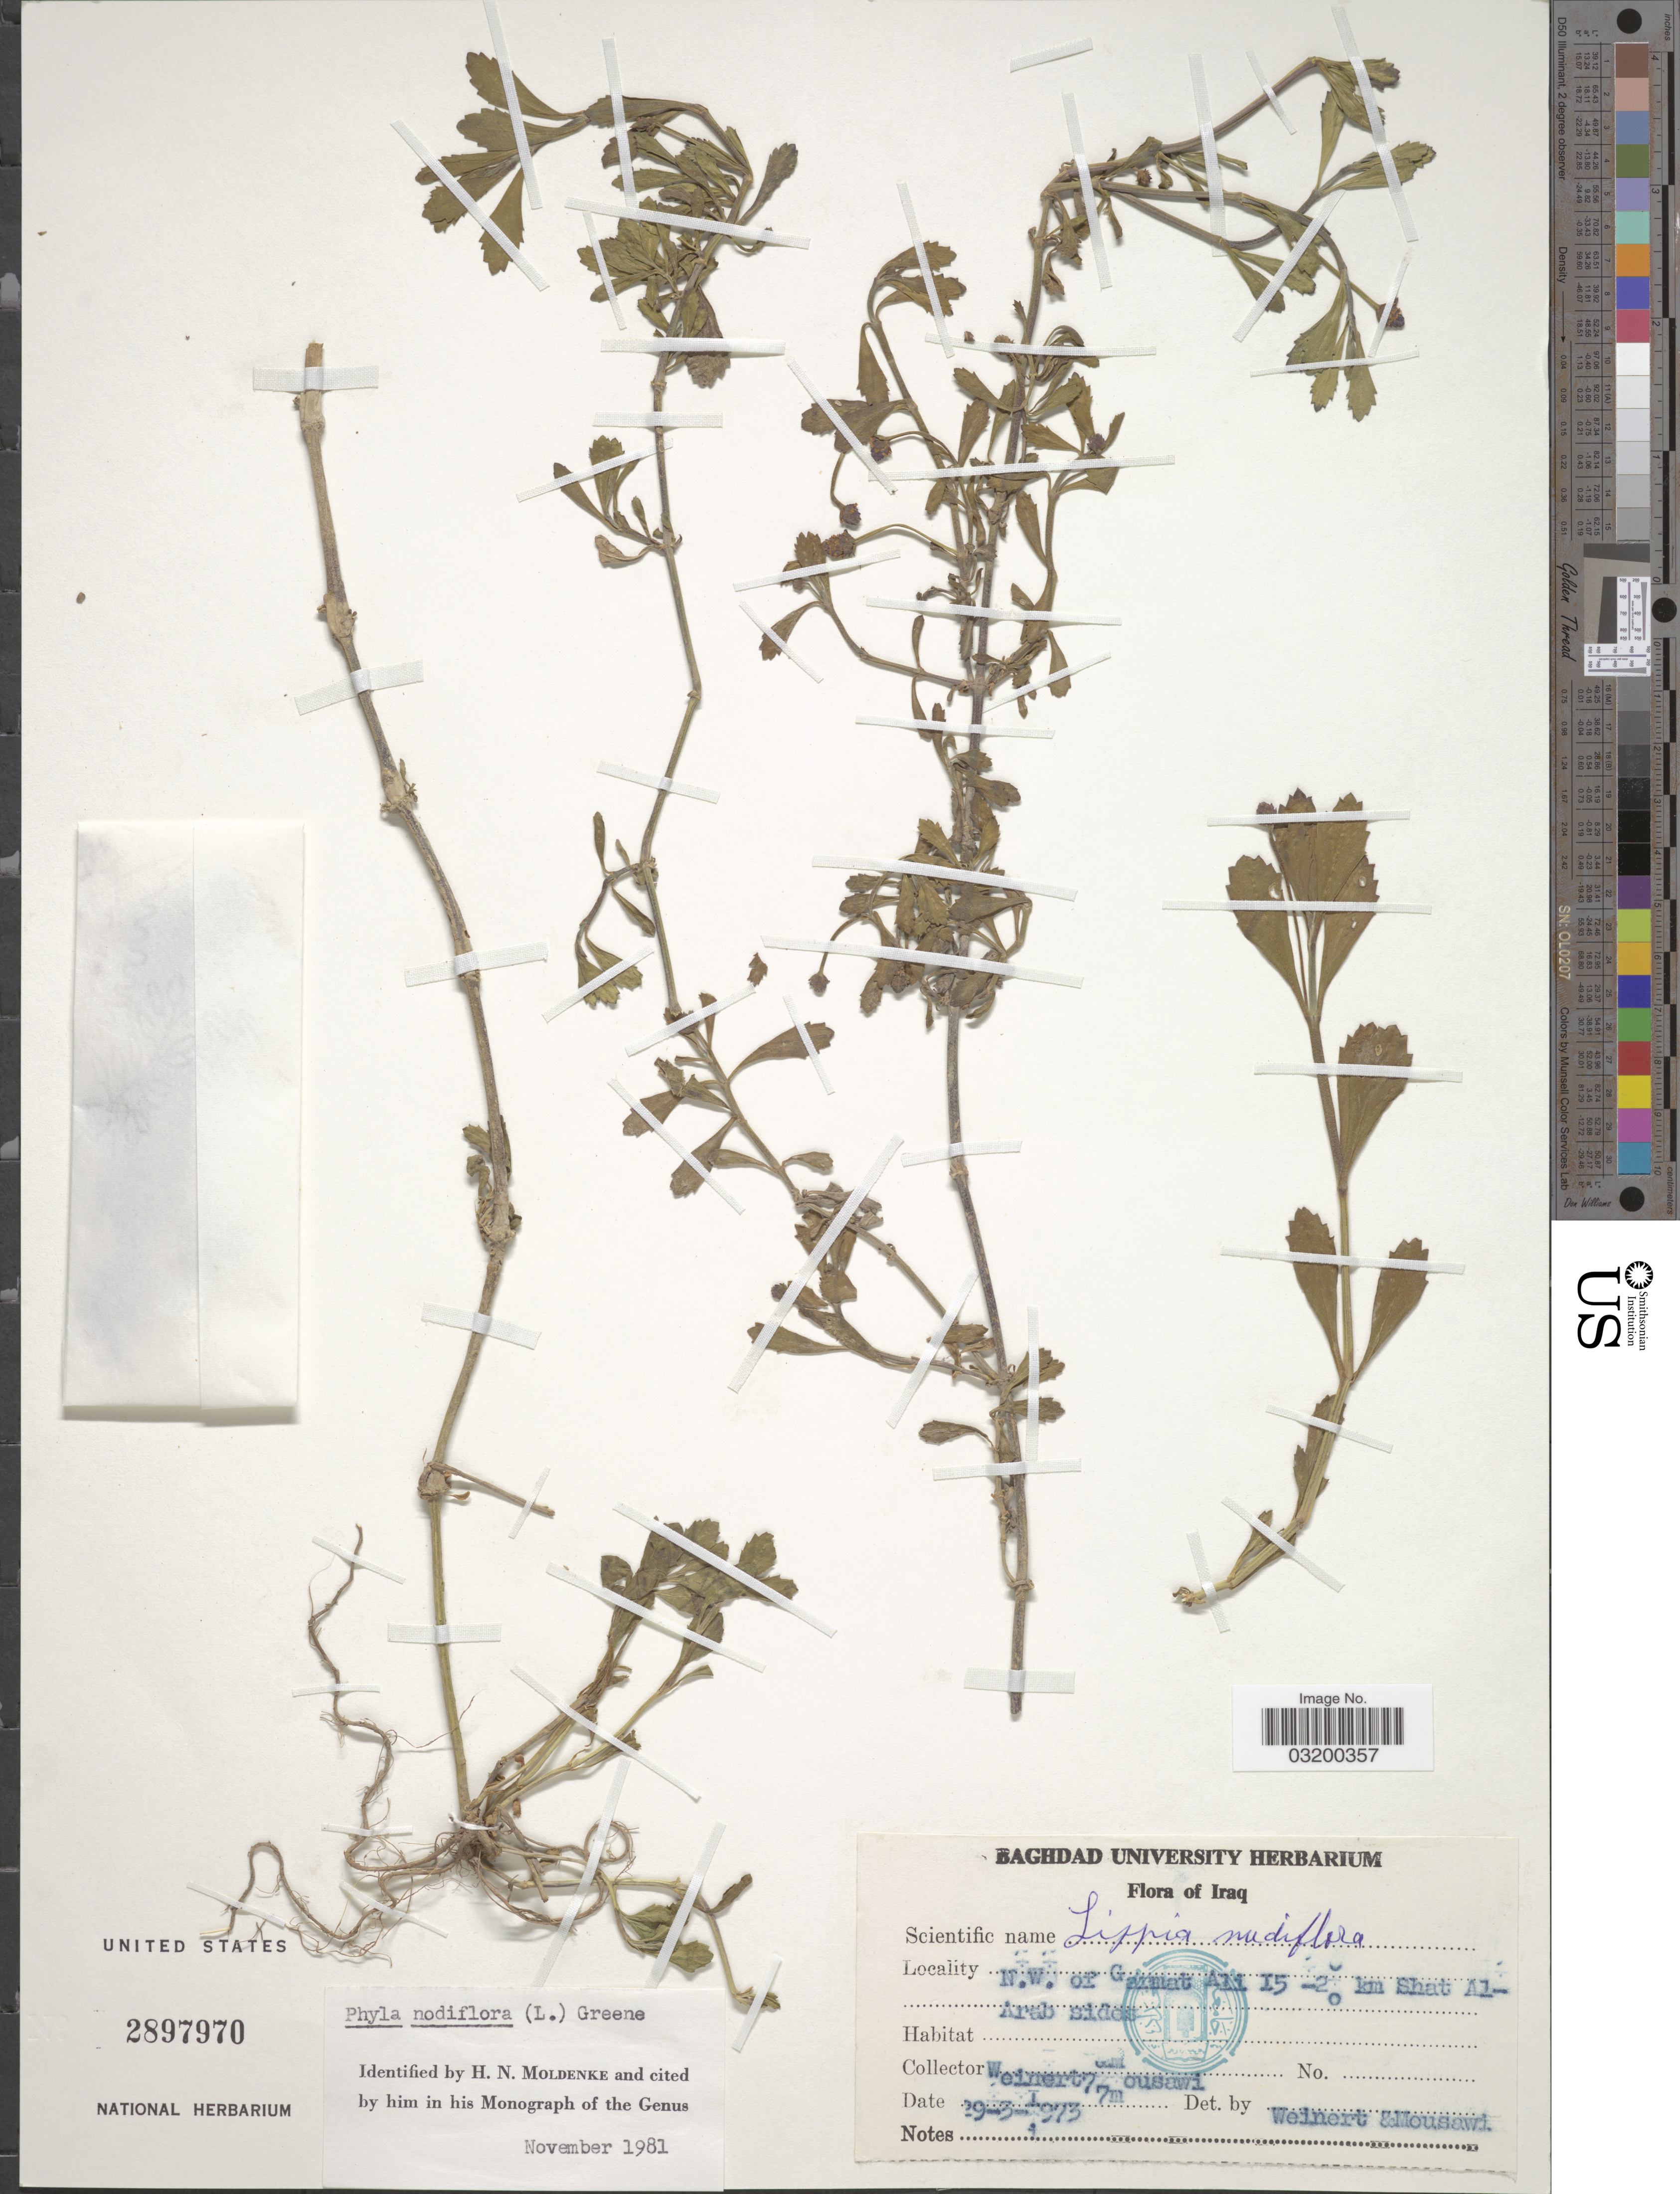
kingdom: Plantae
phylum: Tracheophyta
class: Magnoliopsida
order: Lamiales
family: Verbenaceae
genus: Phyla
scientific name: Phyla nodiflora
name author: (L.) Greene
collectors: Weinert, --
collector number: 7*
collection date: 1973-03-29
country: Iraq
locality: N.W. of Gazmat Ali 15-20 km Shat Al-Arab sides.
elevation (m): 7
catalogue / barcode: US 2897970